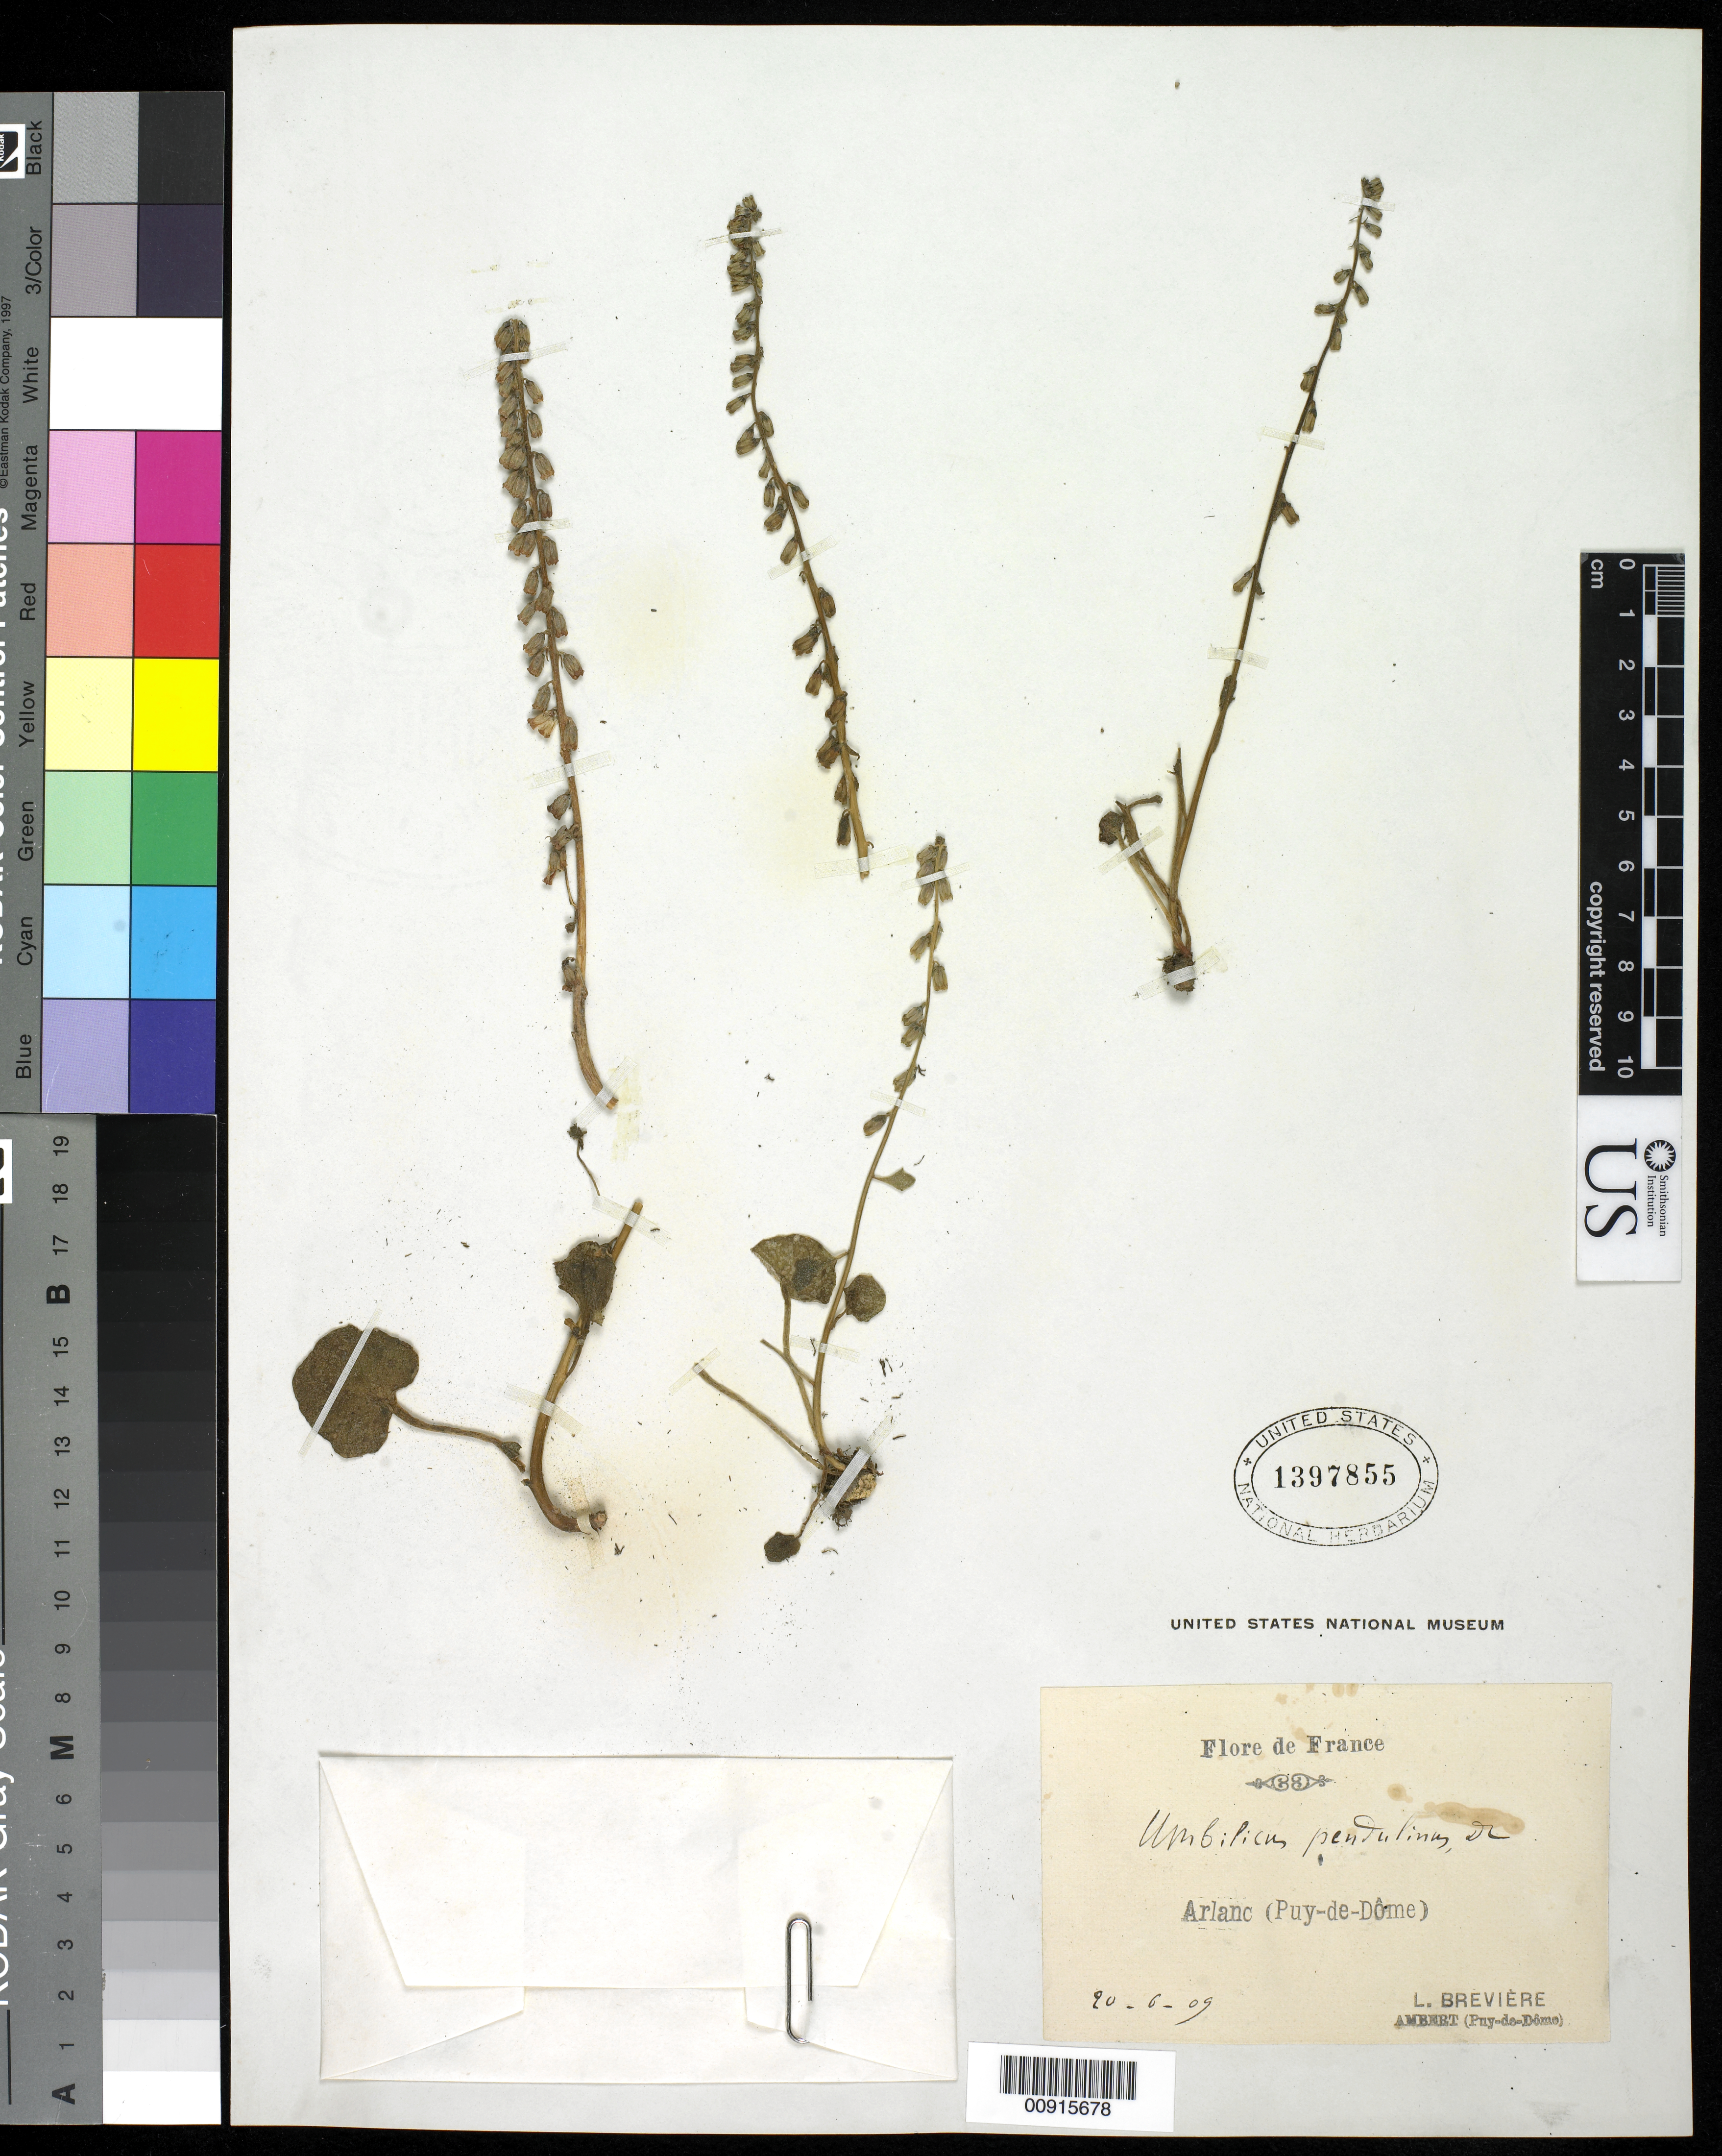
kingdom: Plantae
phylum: Tracheophyta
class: Magnoliopsida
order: Saxifragales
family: Crassulaceae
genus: Umbilicus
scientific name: Umbilicus pendulinus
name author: DC.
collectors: L. Breviere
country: France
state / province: Auvergne-Rhône-Alpes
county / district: Puy-de-Dõme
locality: Auvergne, Arlanc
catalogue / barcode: US 1397855